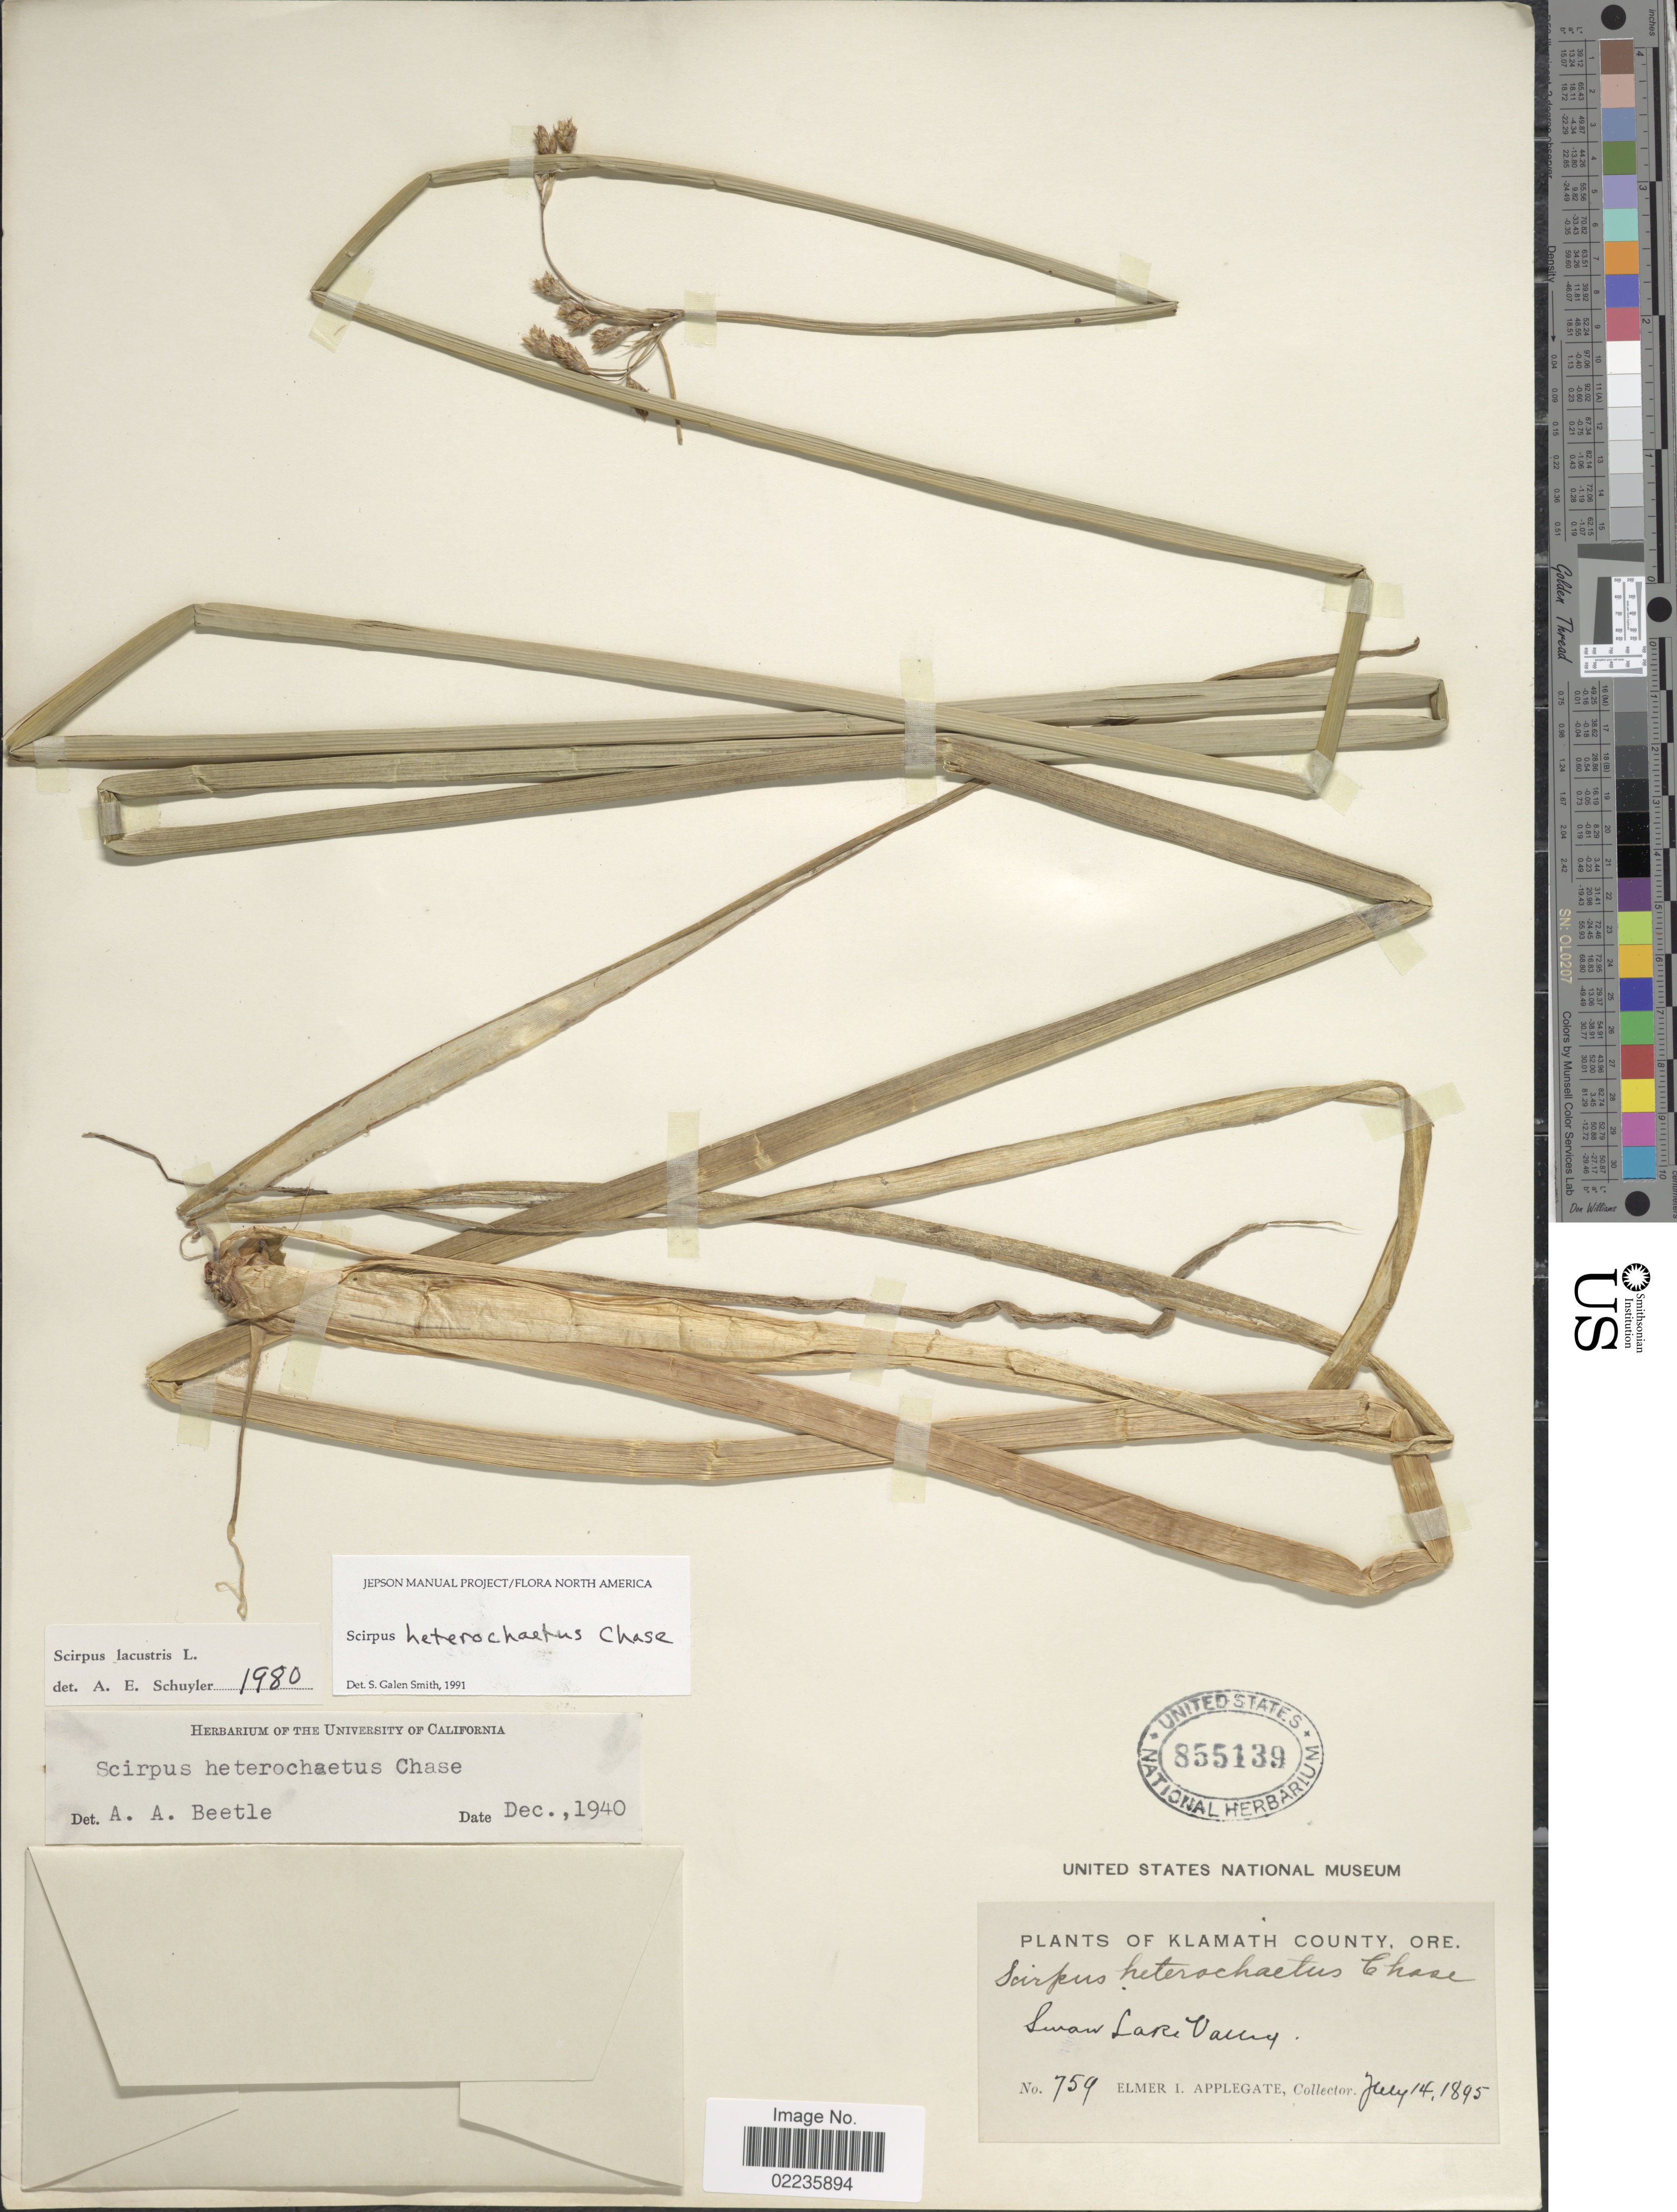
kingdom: Plantae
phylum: Tracheophyta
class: Liliopsida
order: Poales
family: Cyperaceae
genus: Schoenoplectus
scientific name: Schoenoplectus heterochaetus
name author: (Chase) Soják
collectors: E. I. Applegate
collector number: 759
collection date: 1895-07-14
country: United States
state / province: Oregon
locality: Klamath County, Ore. Swan Lake Valey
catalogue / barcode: US 855139